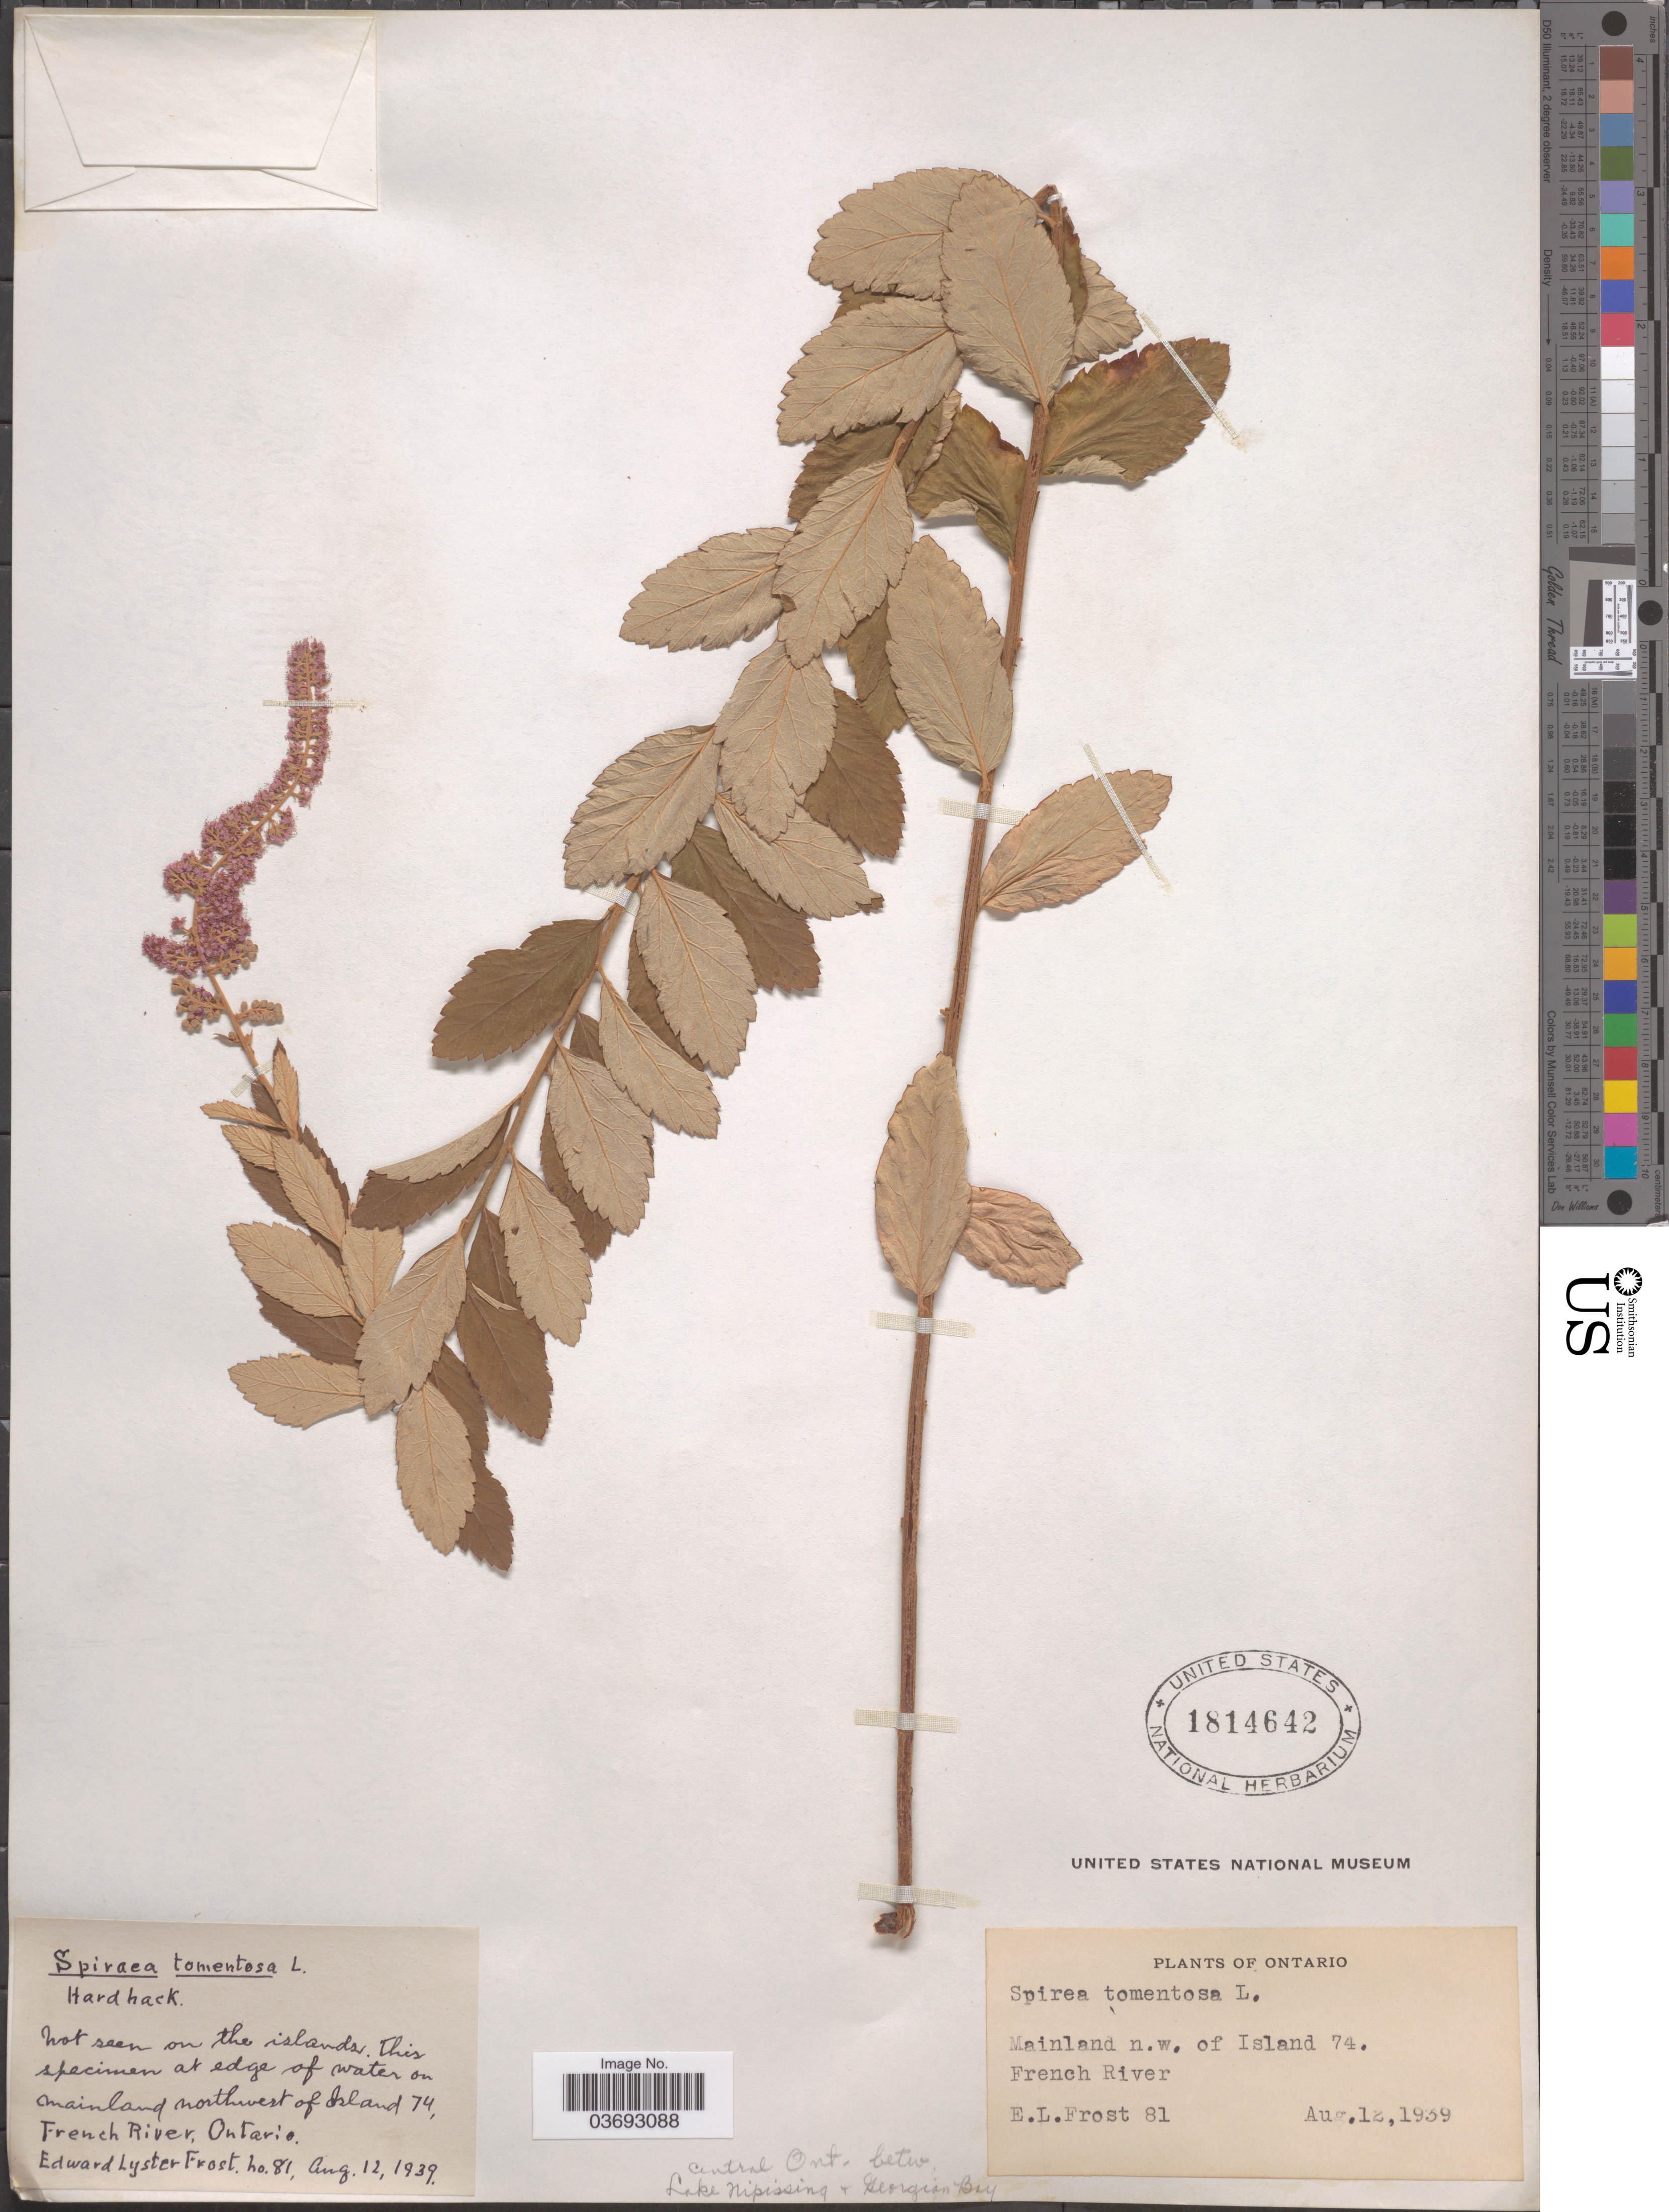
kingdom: Plantae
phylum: Tracheophyta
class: Magnoliopsida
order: Rosales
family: Rosaceae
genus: Spiraea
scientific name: Spiraea tomentosa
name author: L.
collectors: E. Frost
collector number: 81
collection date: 1939-08-12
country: Canada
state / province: Ontario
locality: At edge of water on mainland northwest of Island 74, French River. Central Ont. betwe Lake Nipissing + Georgiam Bay.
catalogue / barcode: US 1814642